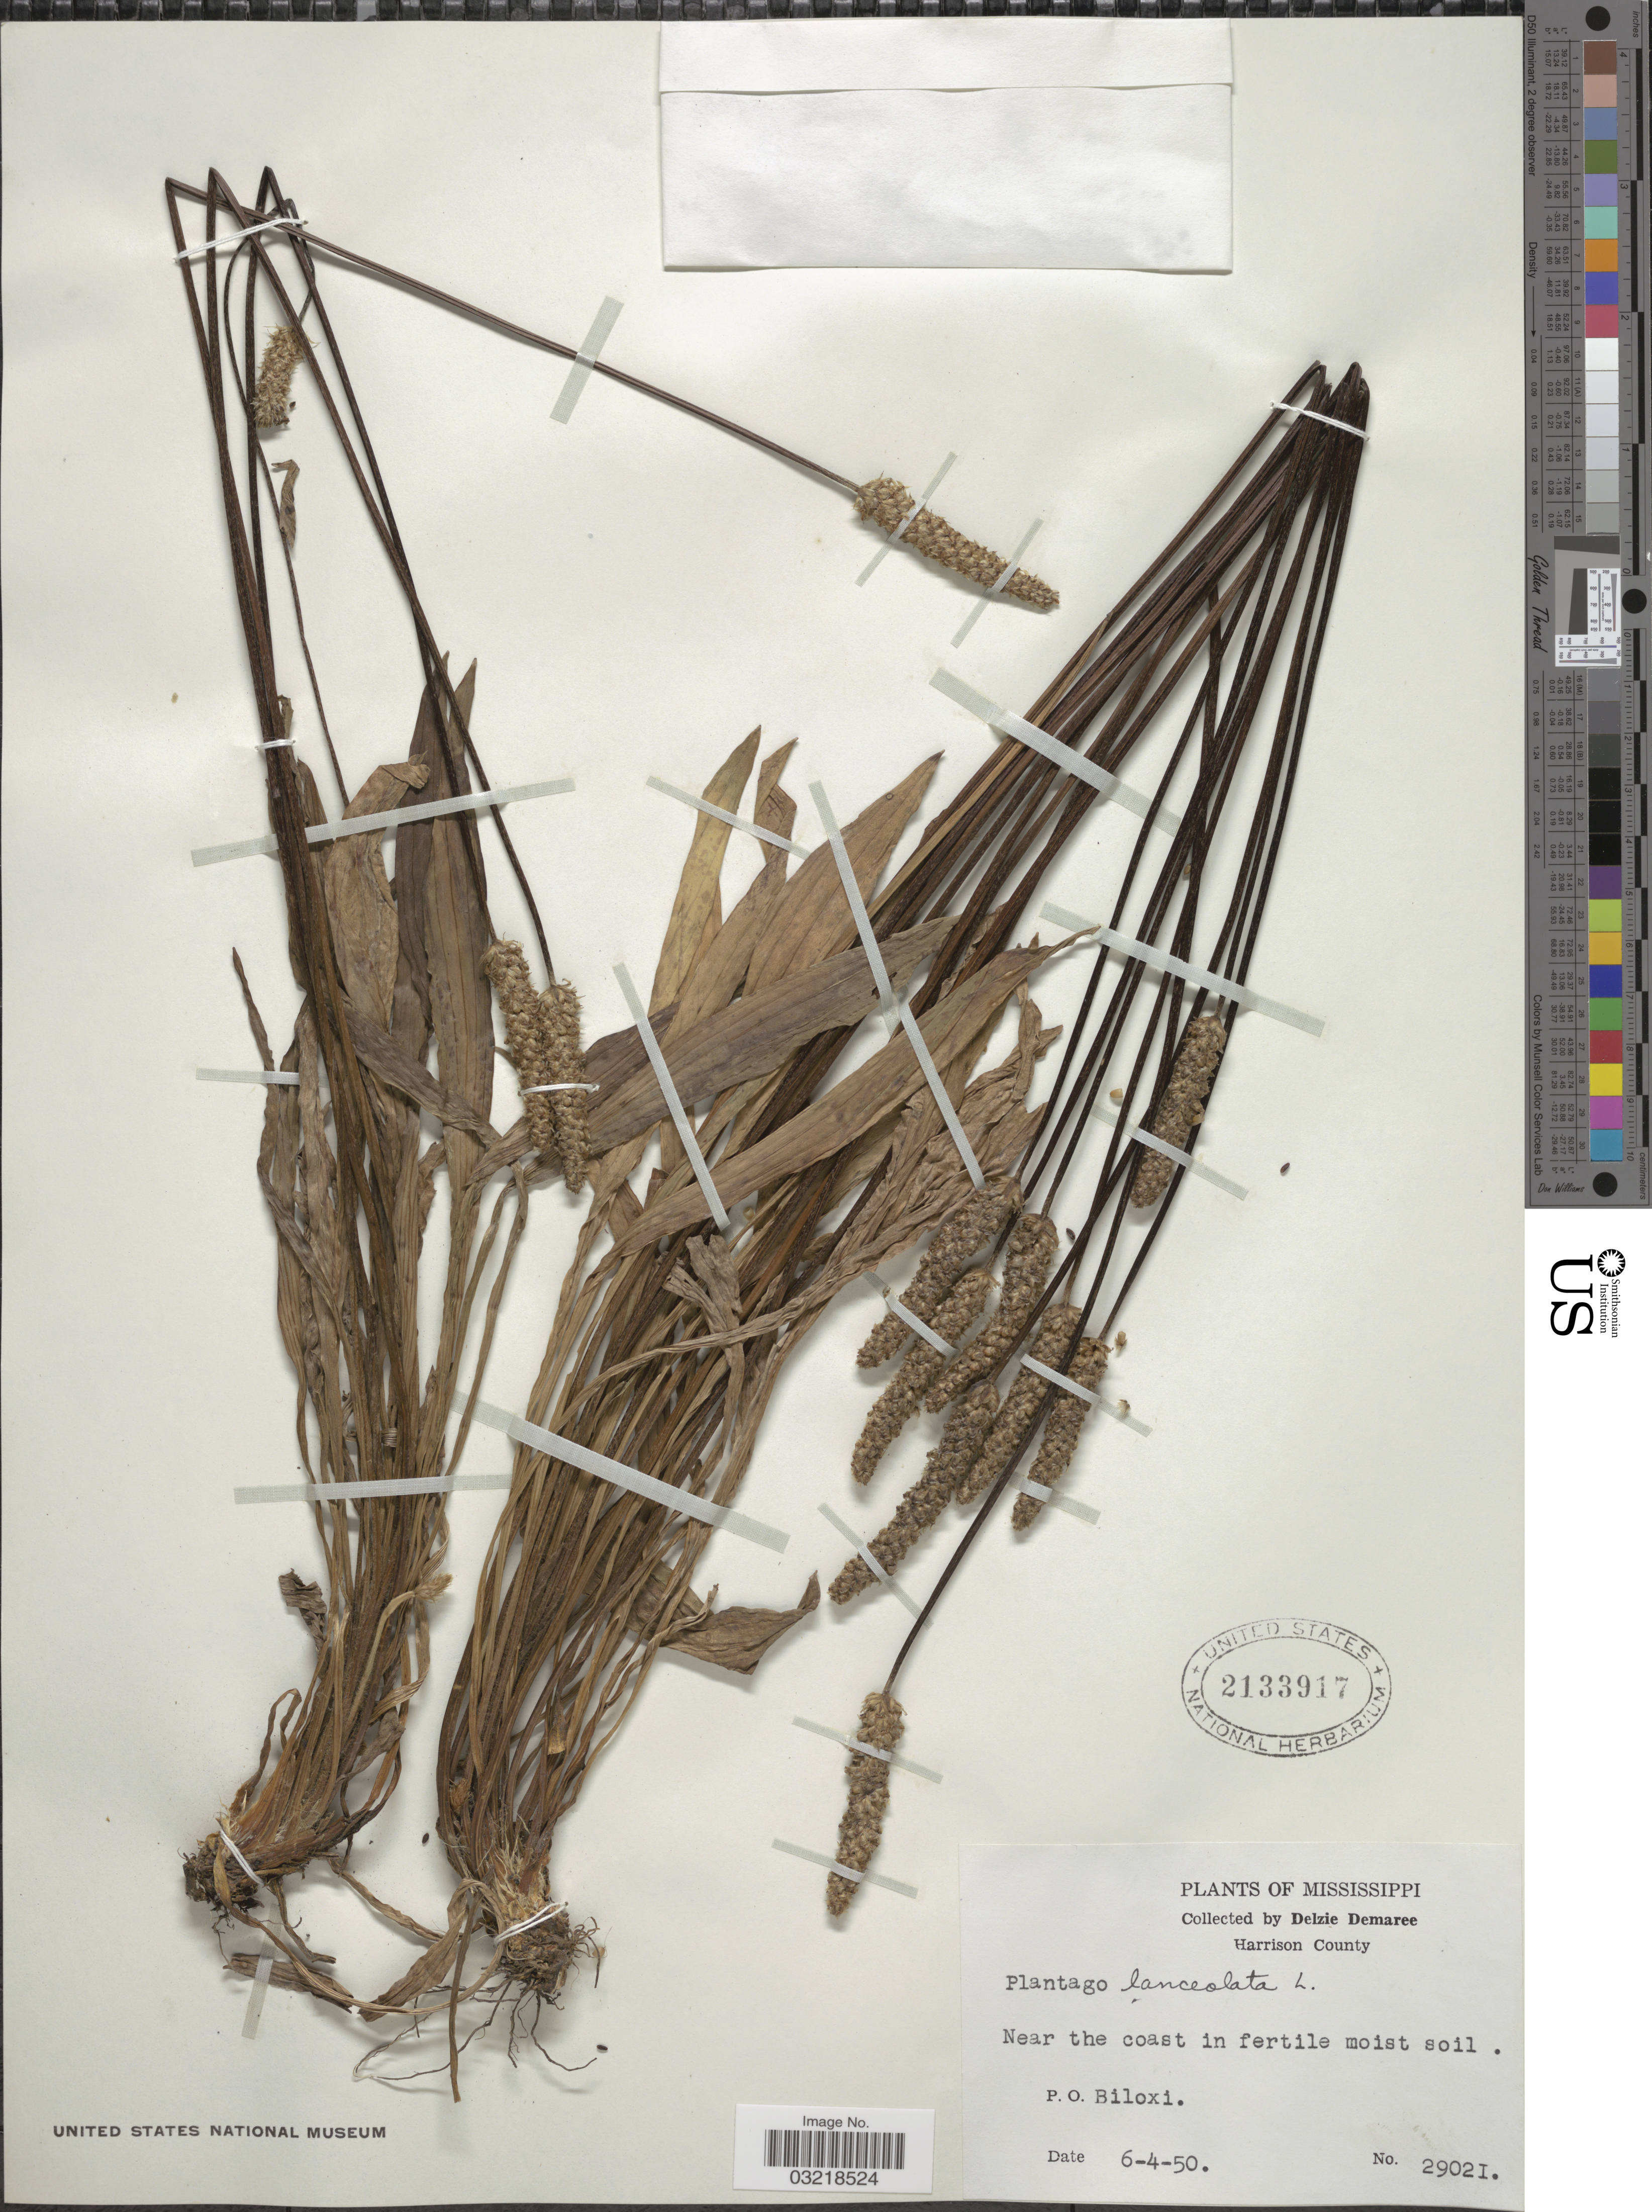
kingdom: Plantae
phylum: Tracheophyta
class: Magnoliopsida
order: Lamiales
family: Plantaginaceae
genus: Plantago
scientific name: Plantago lanceolata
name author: L.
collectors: D. Demaree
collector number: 29021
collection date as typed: Transcribed d/m/y: 4/6/50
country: United States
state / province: Mississippi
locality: Harrison County. Near the coast in fertile moist soil, P.O. Biloxi.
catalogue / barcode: US 2133917